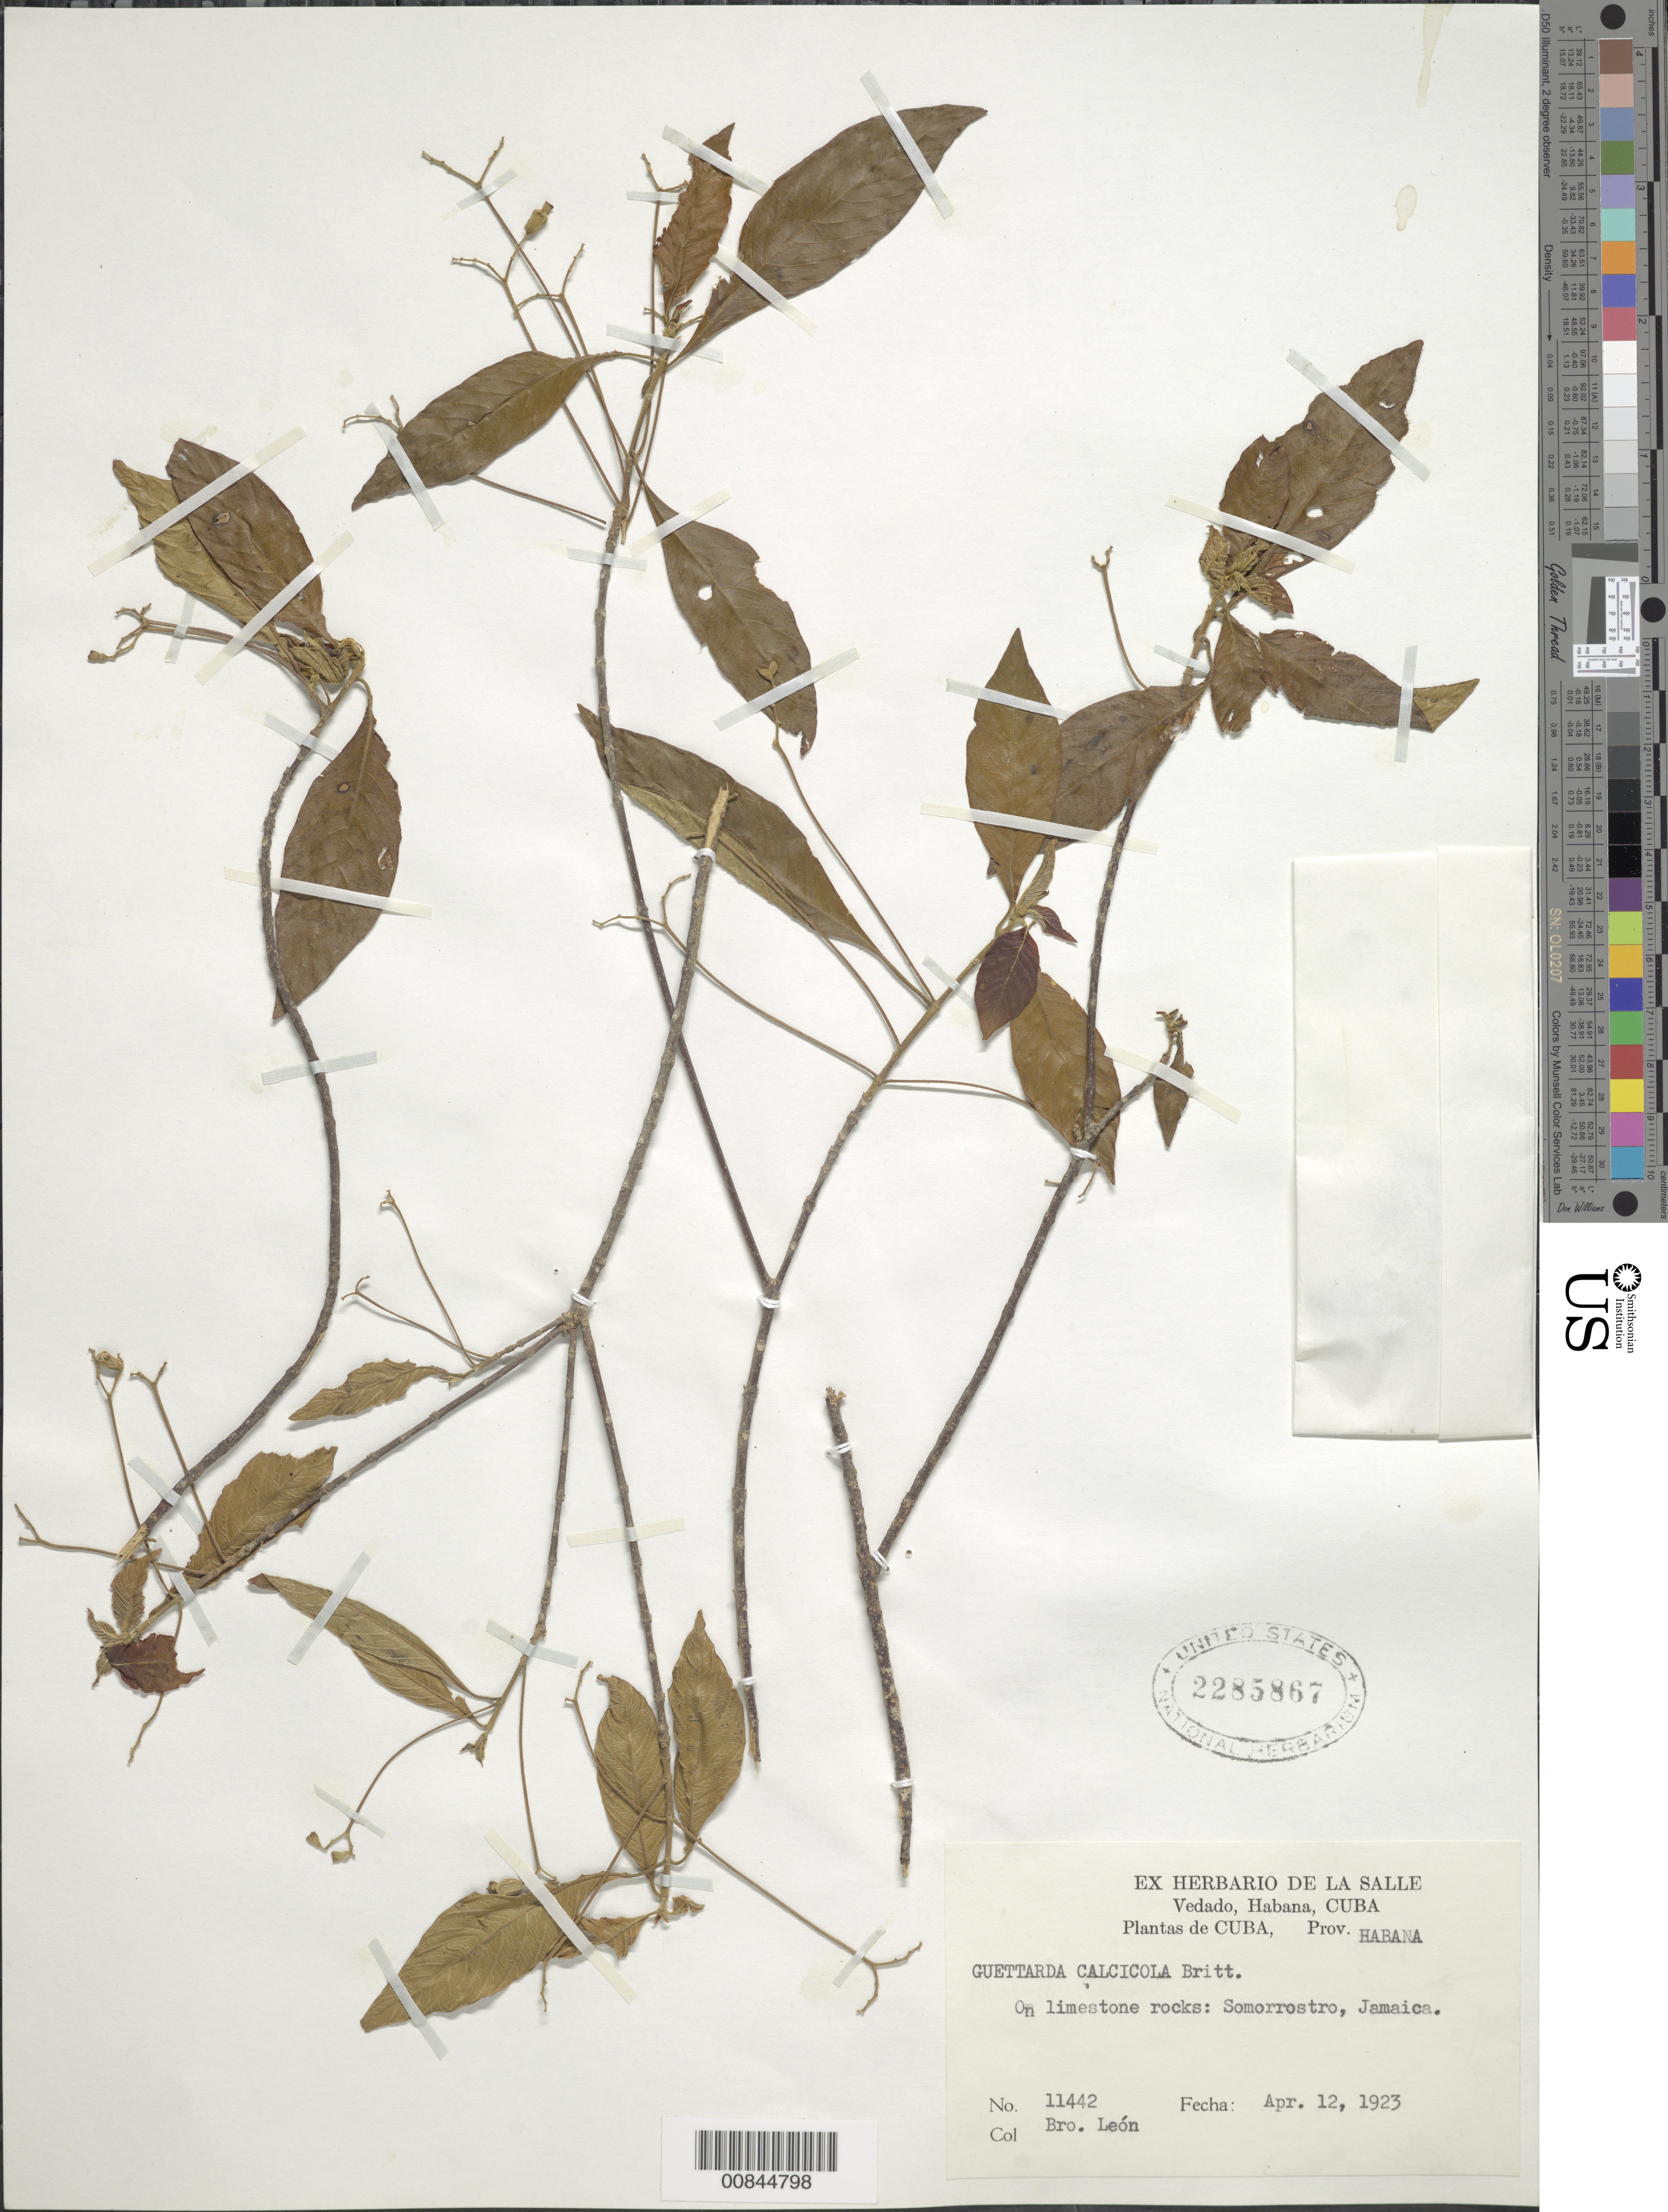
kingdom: Plantae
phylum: Tracheophyta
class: Magnoliopsida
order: Gentianales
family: Rubiaceae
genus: Guettarda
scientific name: Guettarda calcicola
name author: Britton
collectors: Bro. León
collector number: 11442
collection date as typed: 12 Apr 1923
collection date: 1923-04-12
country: Cuba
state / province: La Habana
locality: Somorrostro, Jamaica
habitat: On limestone rocks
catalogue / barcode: US 2285867